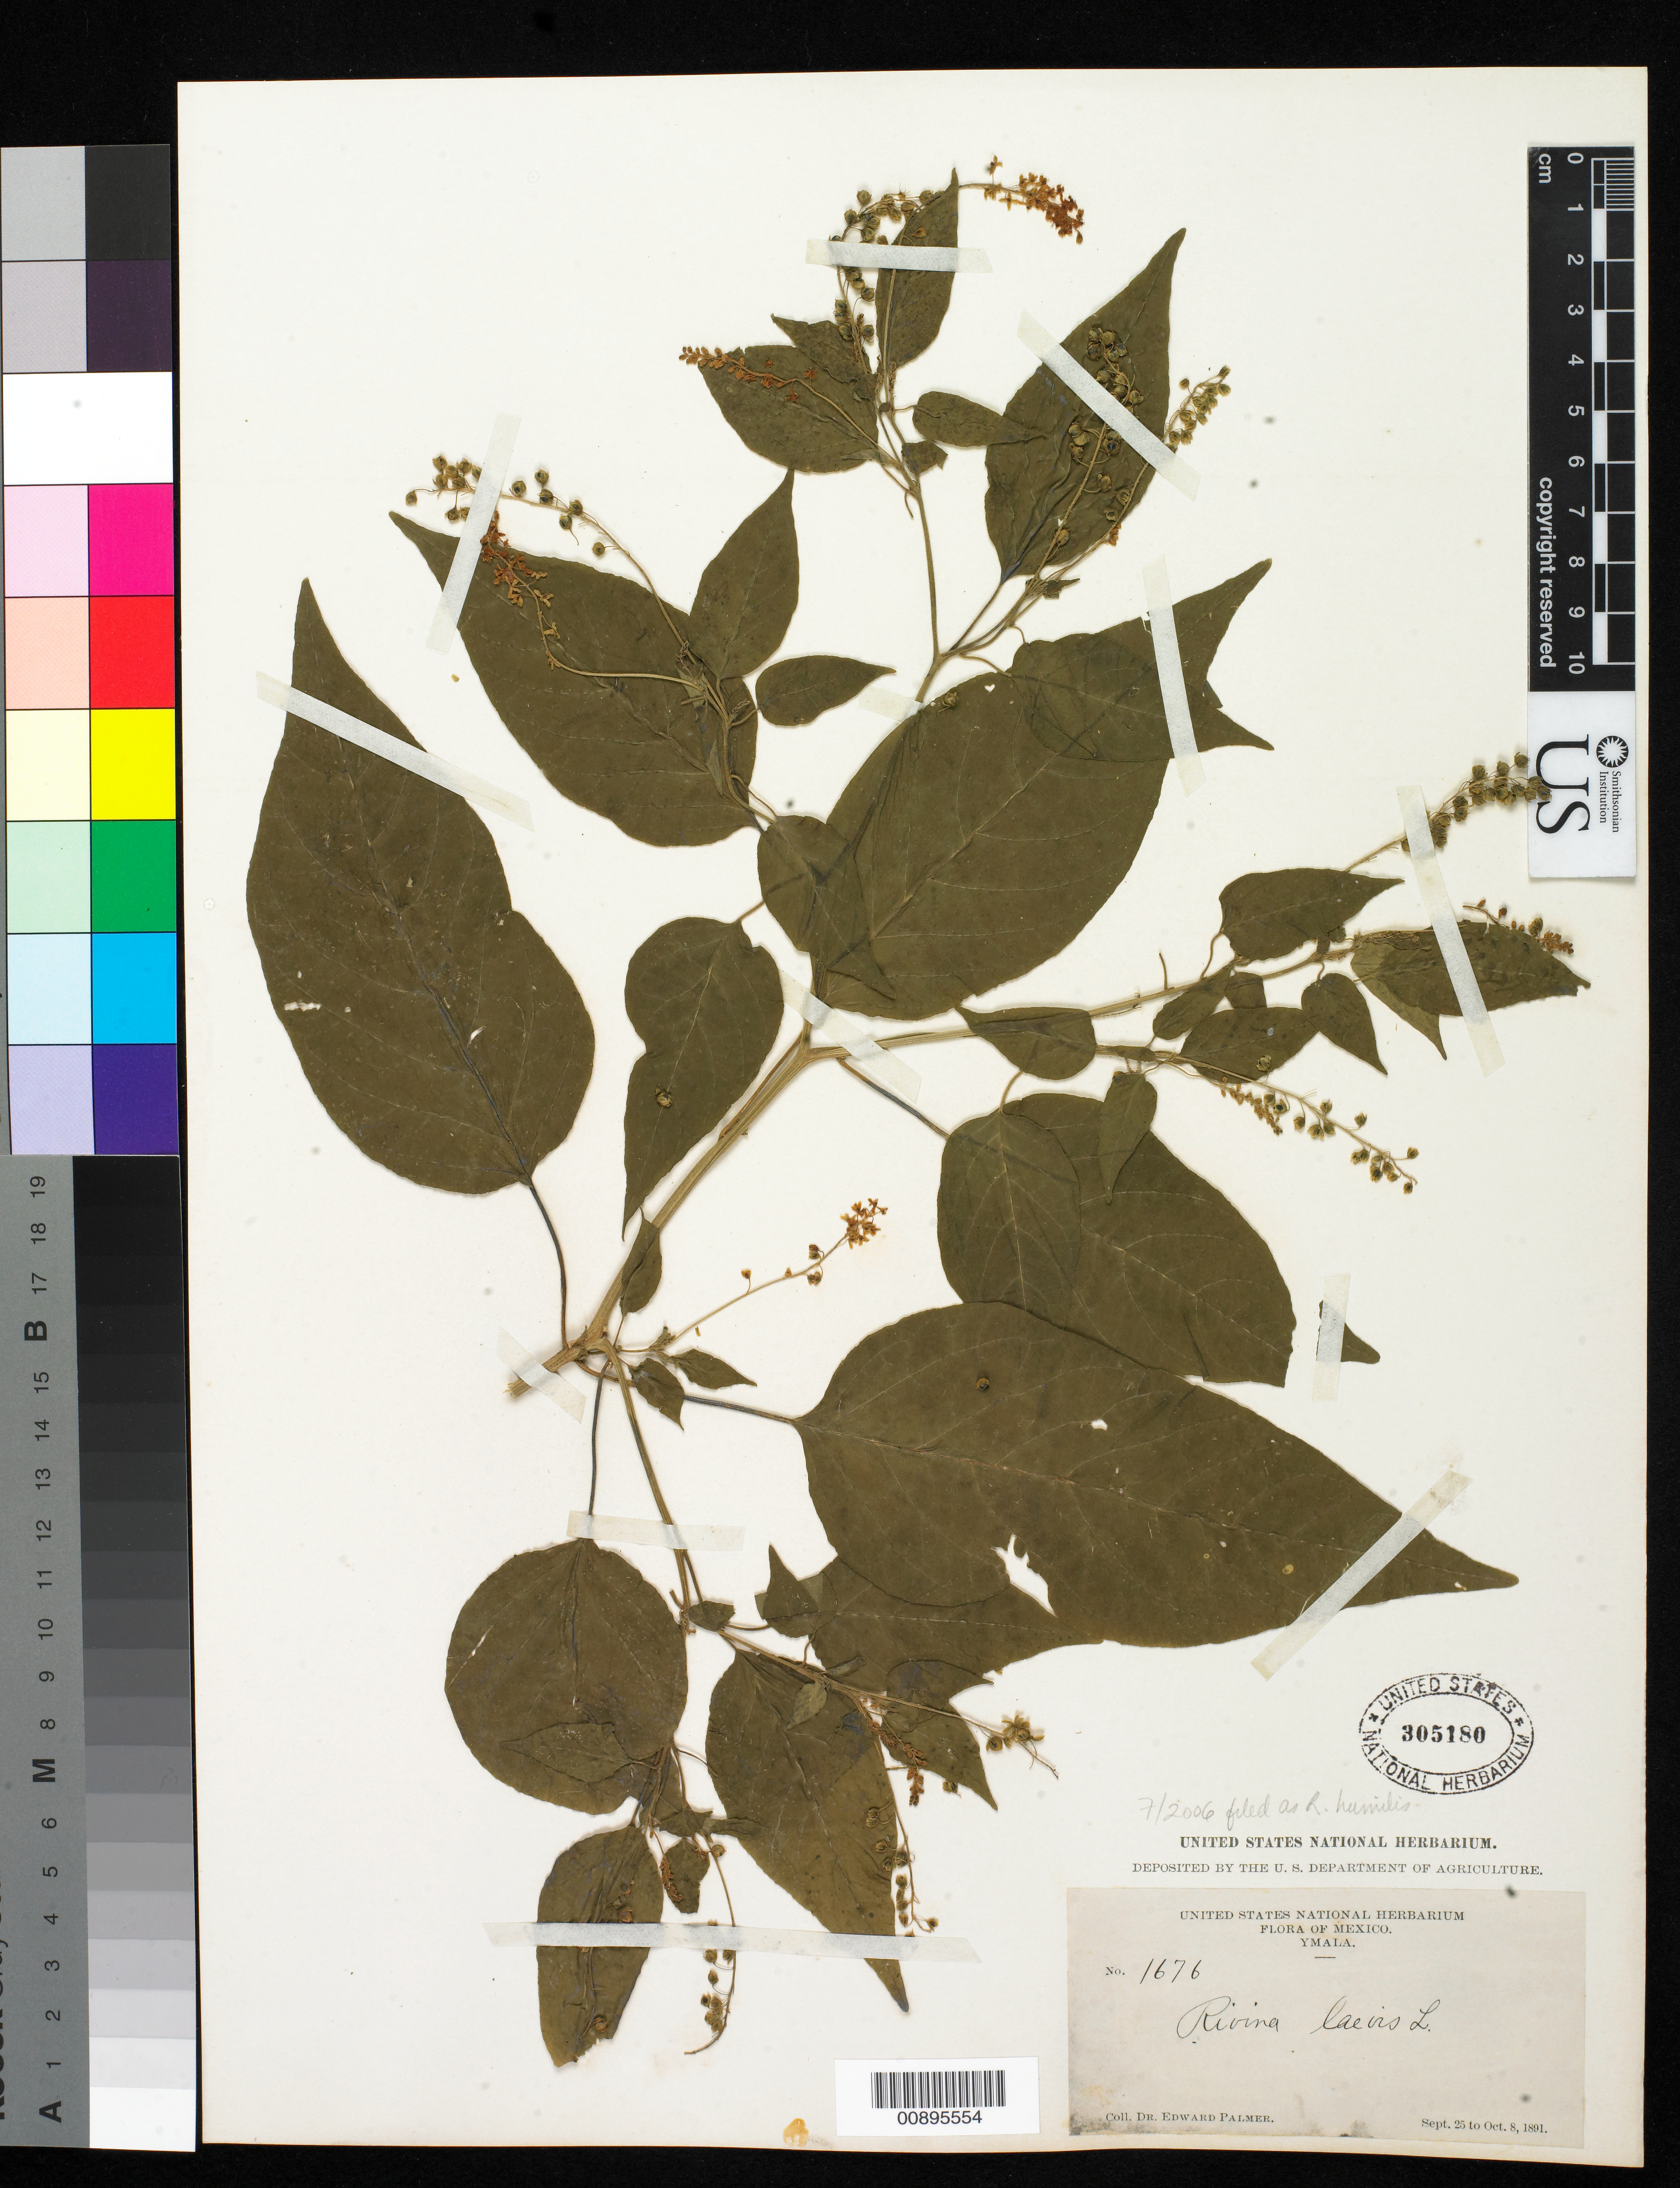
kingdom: Plantae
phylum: Tracheophyta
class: Magnoliopsida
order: Caryophyllales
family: Phytolaccaceae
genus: Rivina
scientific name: Rivina humilis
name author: L.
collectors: E. Palmer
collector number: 1676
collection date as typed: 25 Sep 1891 to 08 Oct 1891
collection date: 1891-09-25/1891-10-08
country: Mexico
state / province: Sinaloa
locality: Ymala, Sinaloa.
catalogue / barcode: US 305180